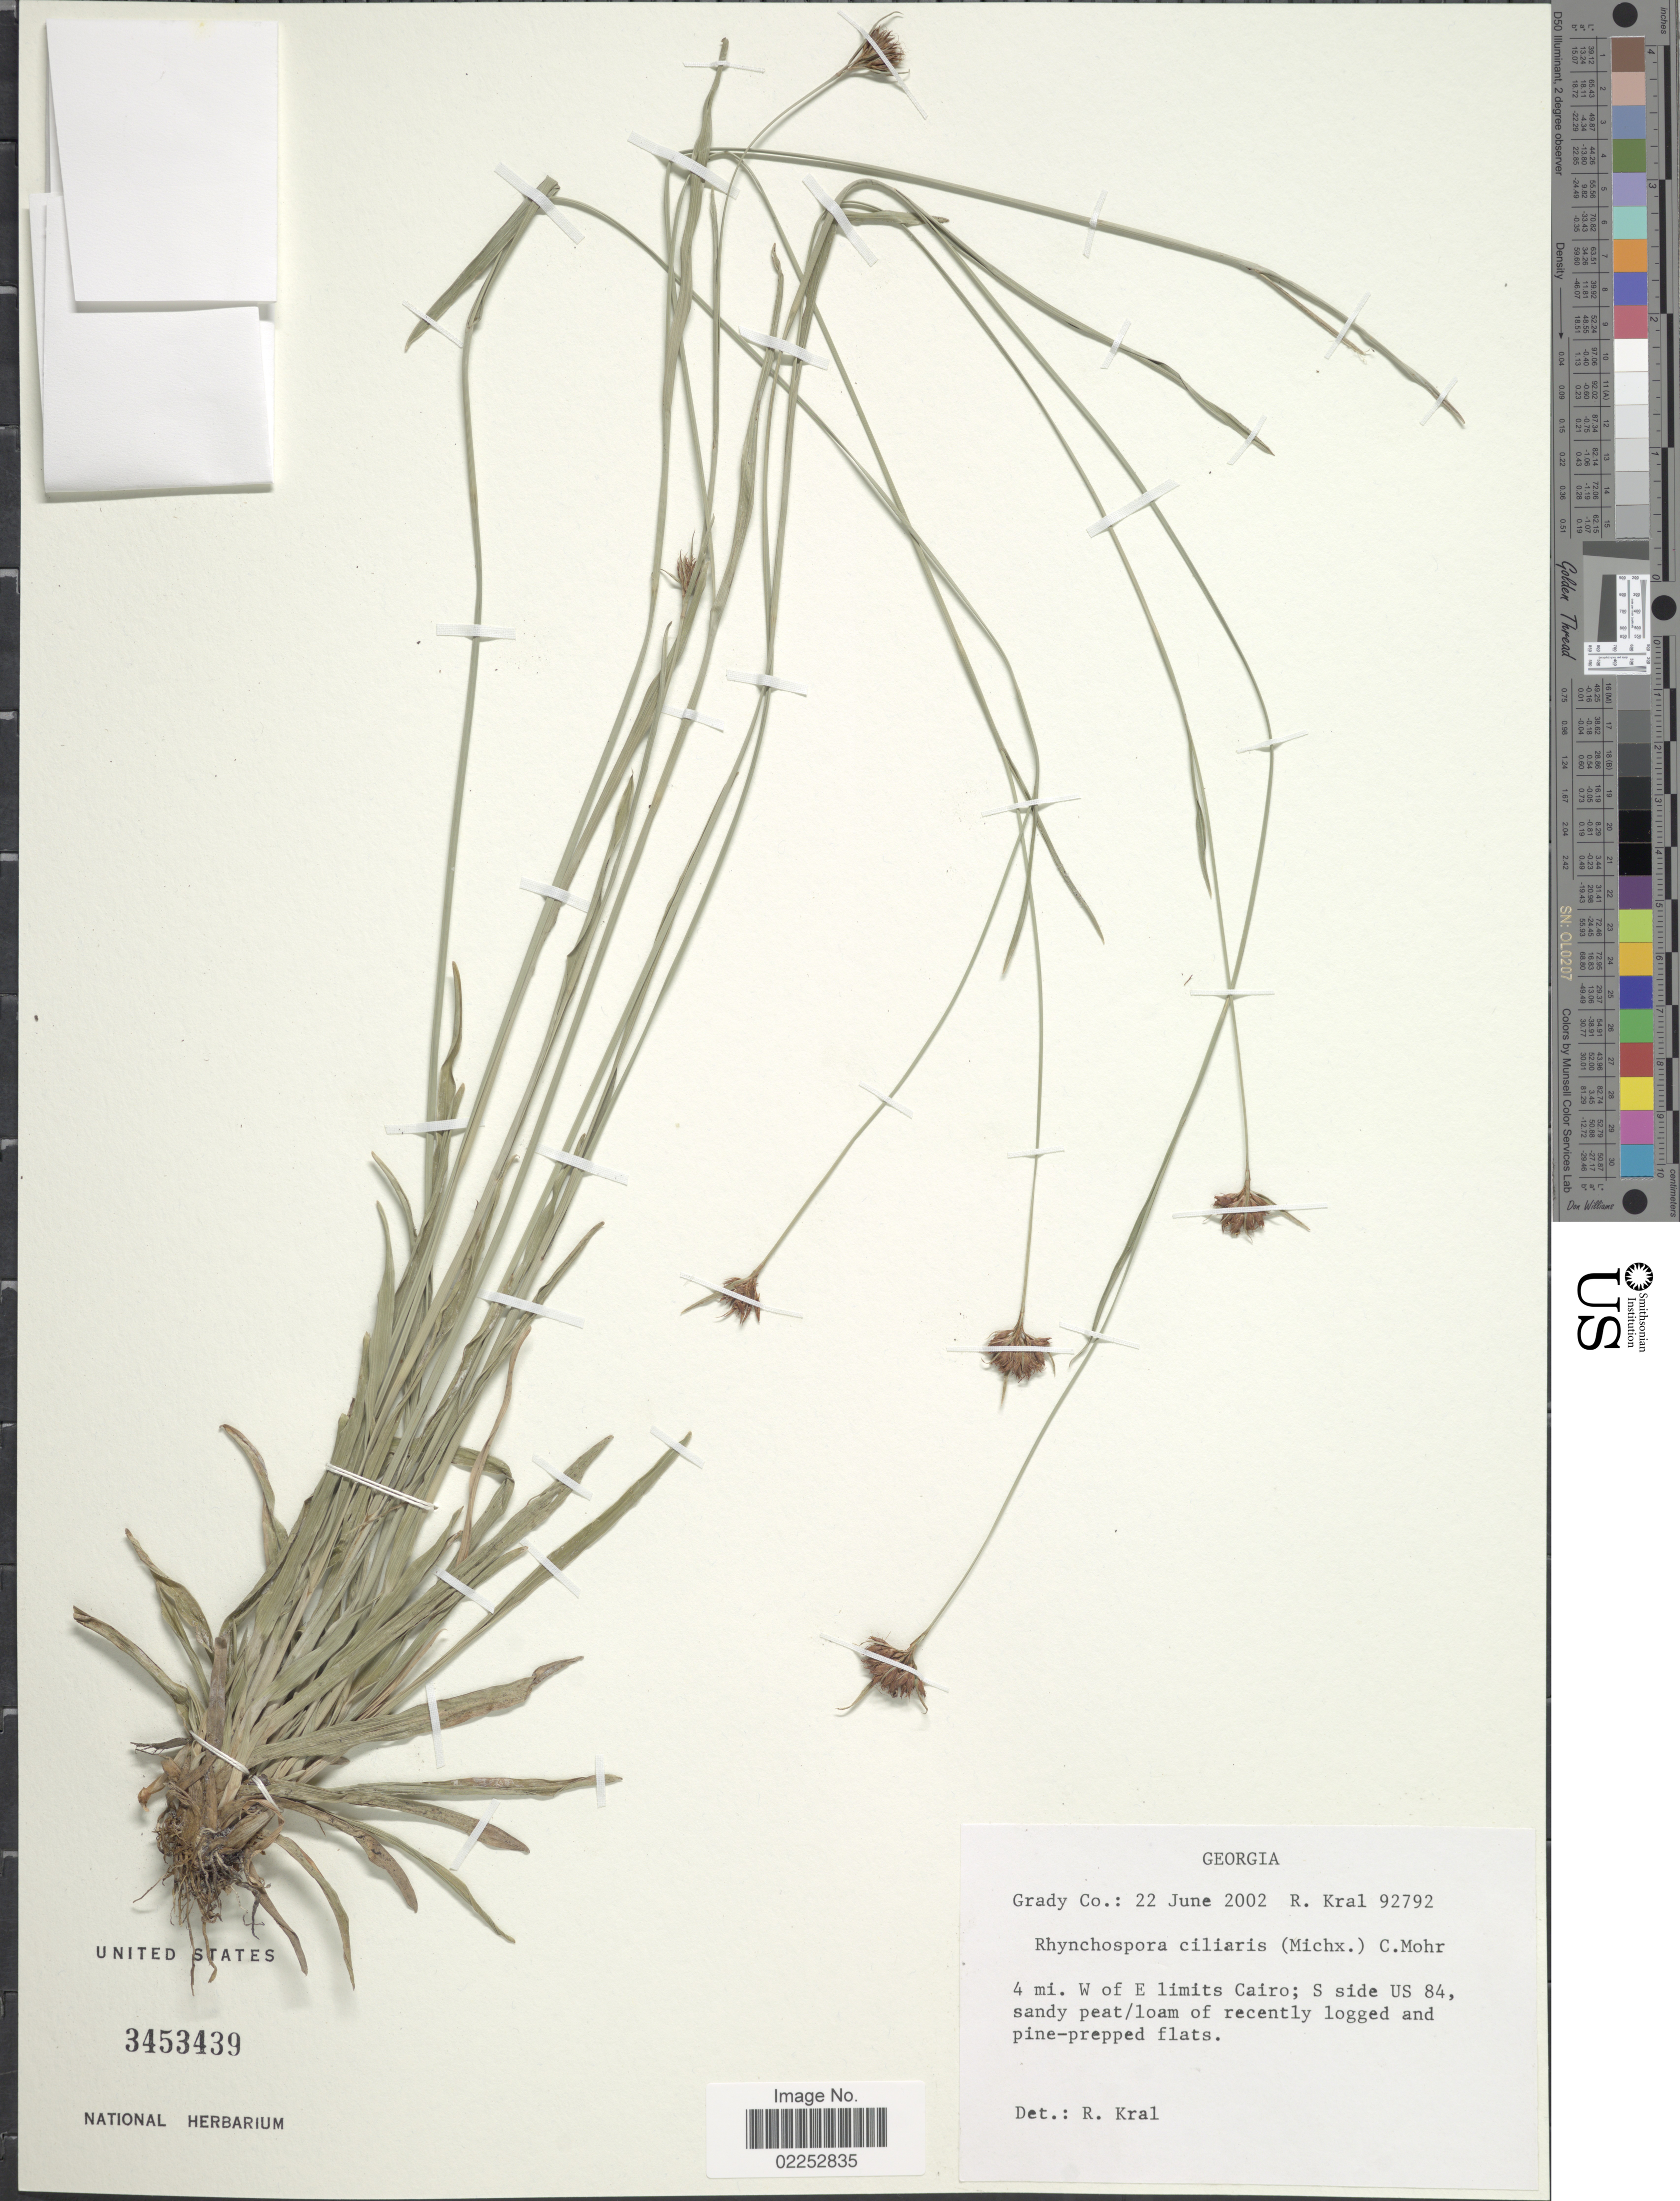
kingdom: Plantae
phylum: Tracheophyta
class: Liliopsida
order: Poales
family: Cyperaceae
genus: Rhynchospora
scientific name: Rhynchospora ciliaris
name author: (Michx.) C. Mohr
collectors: R. Kral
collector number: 92792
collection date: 2002-06-22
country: United States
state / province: Georgia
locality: Grady Co.: 4 mi. W of E limits Cairo; S side US 84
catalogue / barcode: US 3453439